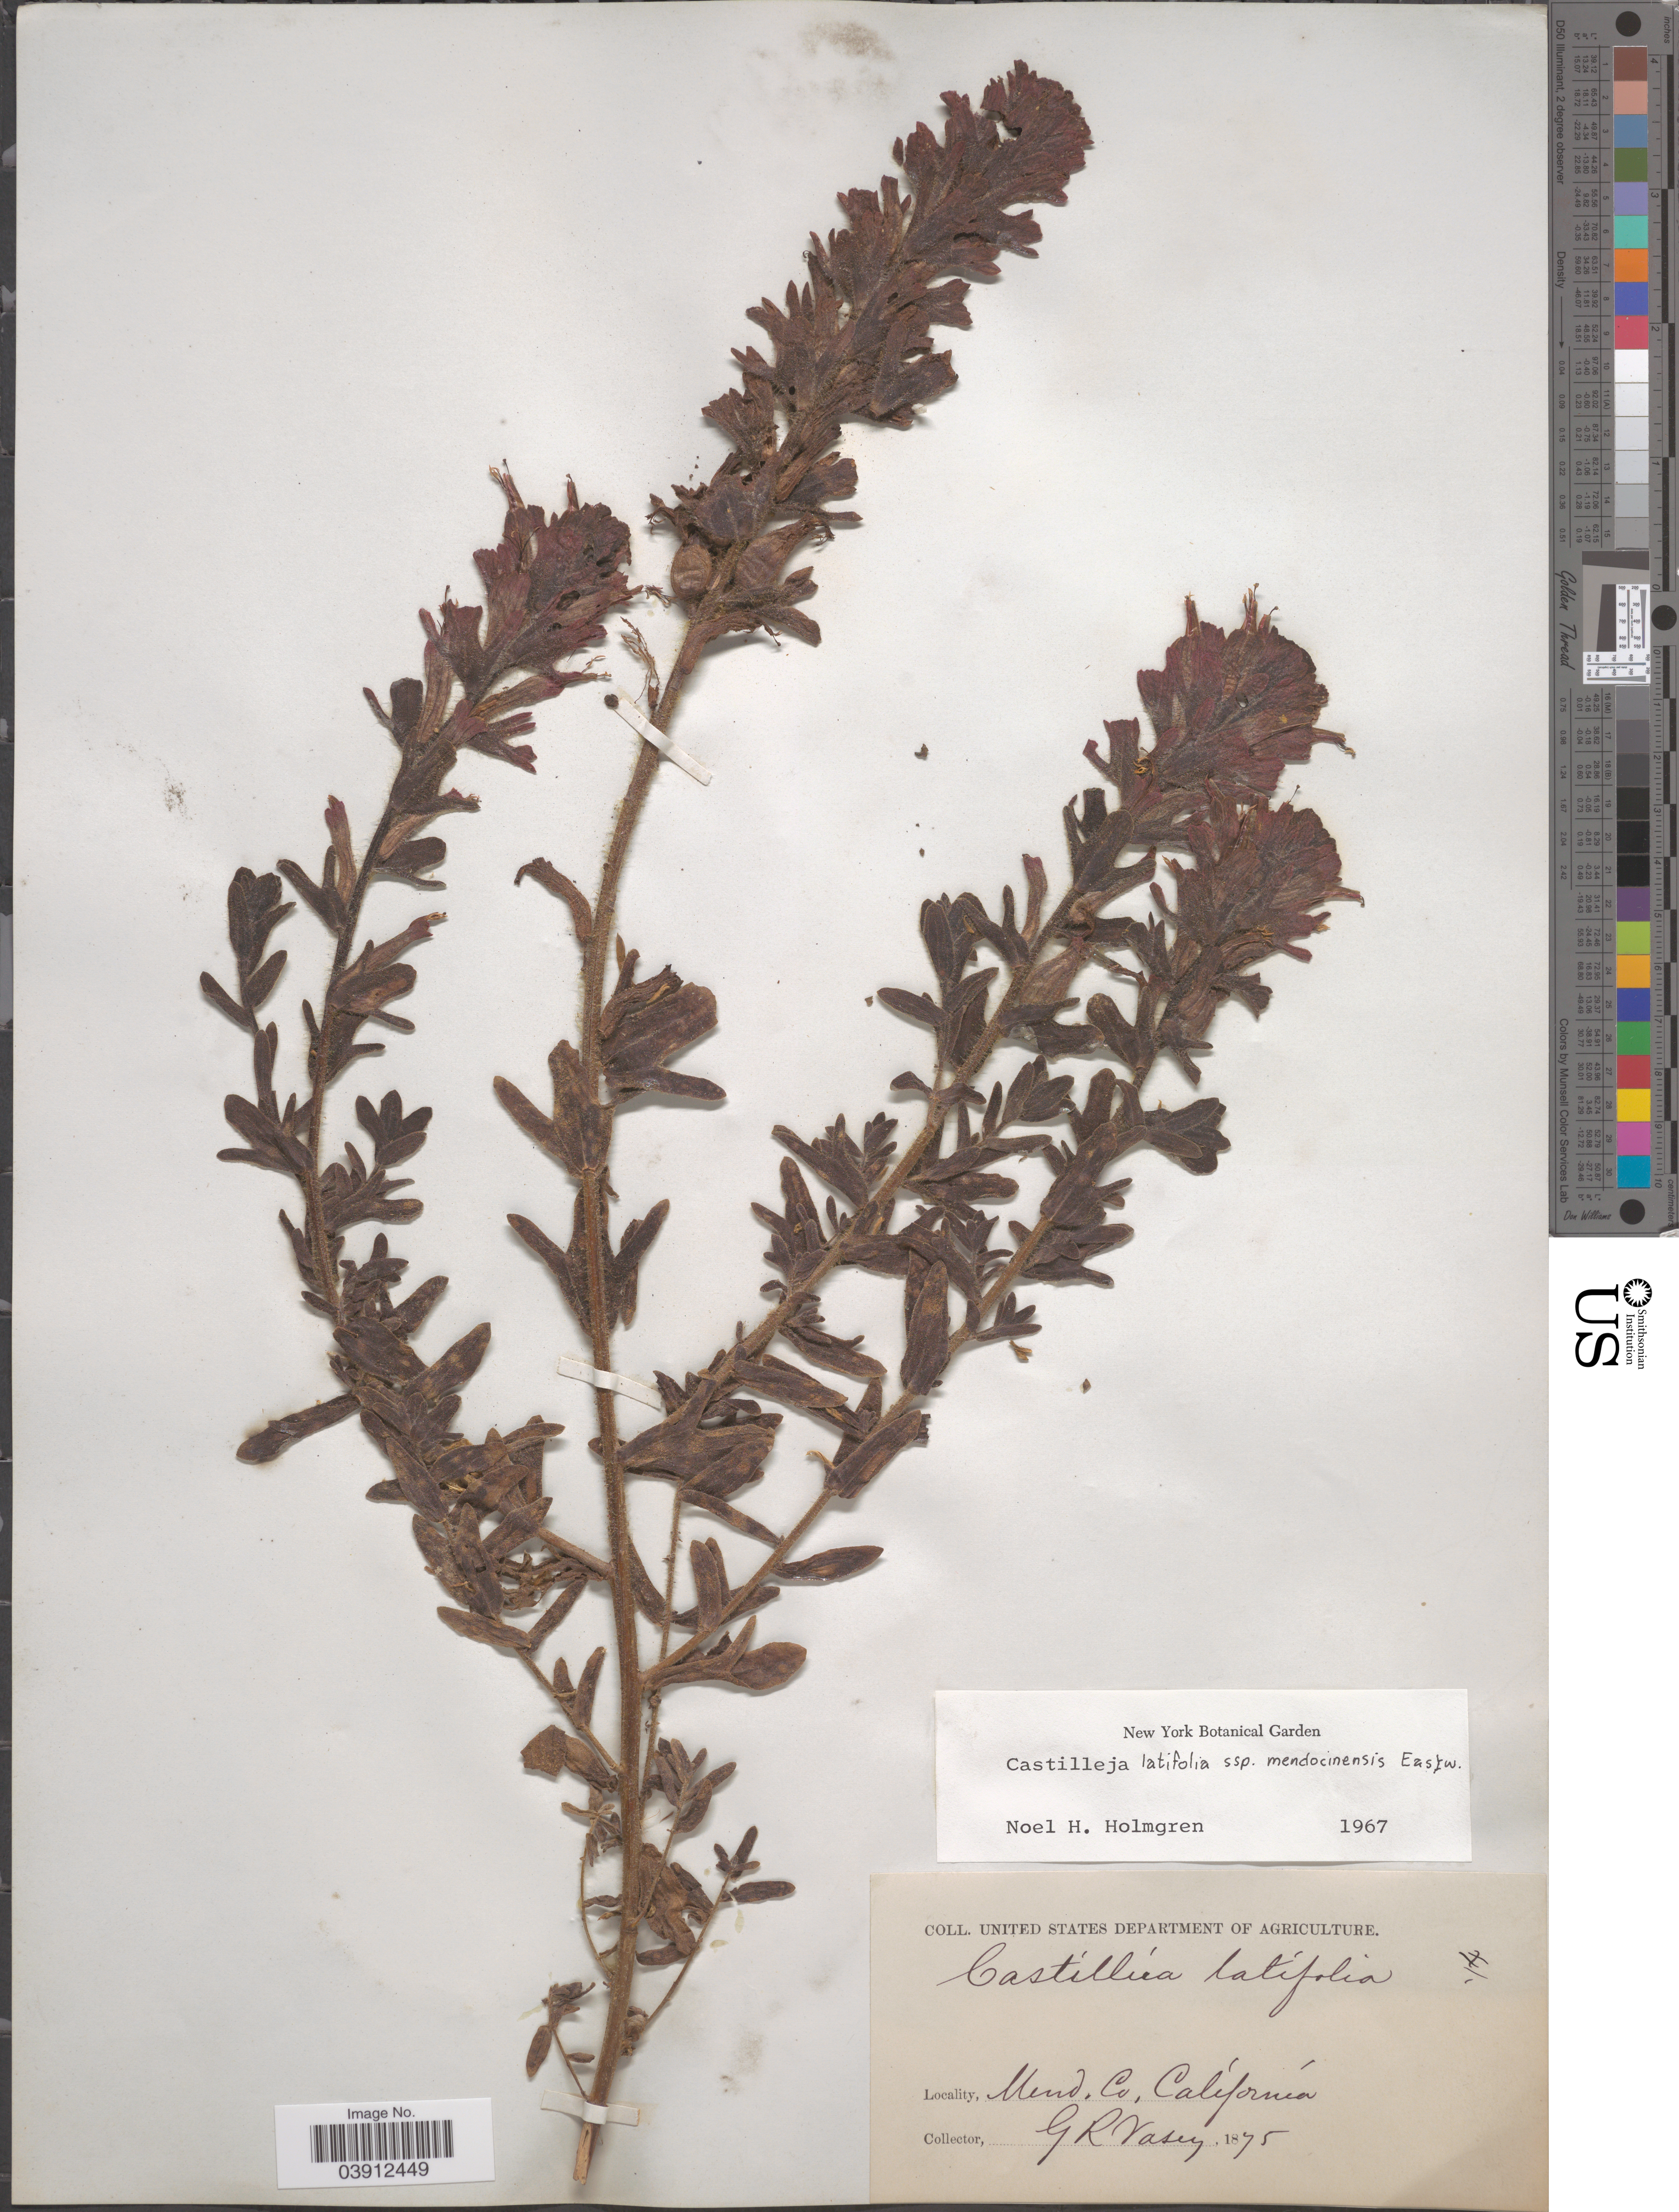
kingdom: Plantae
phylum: Tracheophyta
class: Magnoliopsida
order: Lamiales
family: Orobanchaceae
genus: Castilleja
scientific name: Castilleja latifolia subsp. mendocinensis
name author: Eastw.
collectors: G. R. Vasey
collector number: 14?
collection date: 1875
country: United States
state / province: California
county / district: Mendocino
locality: Mend. Co.